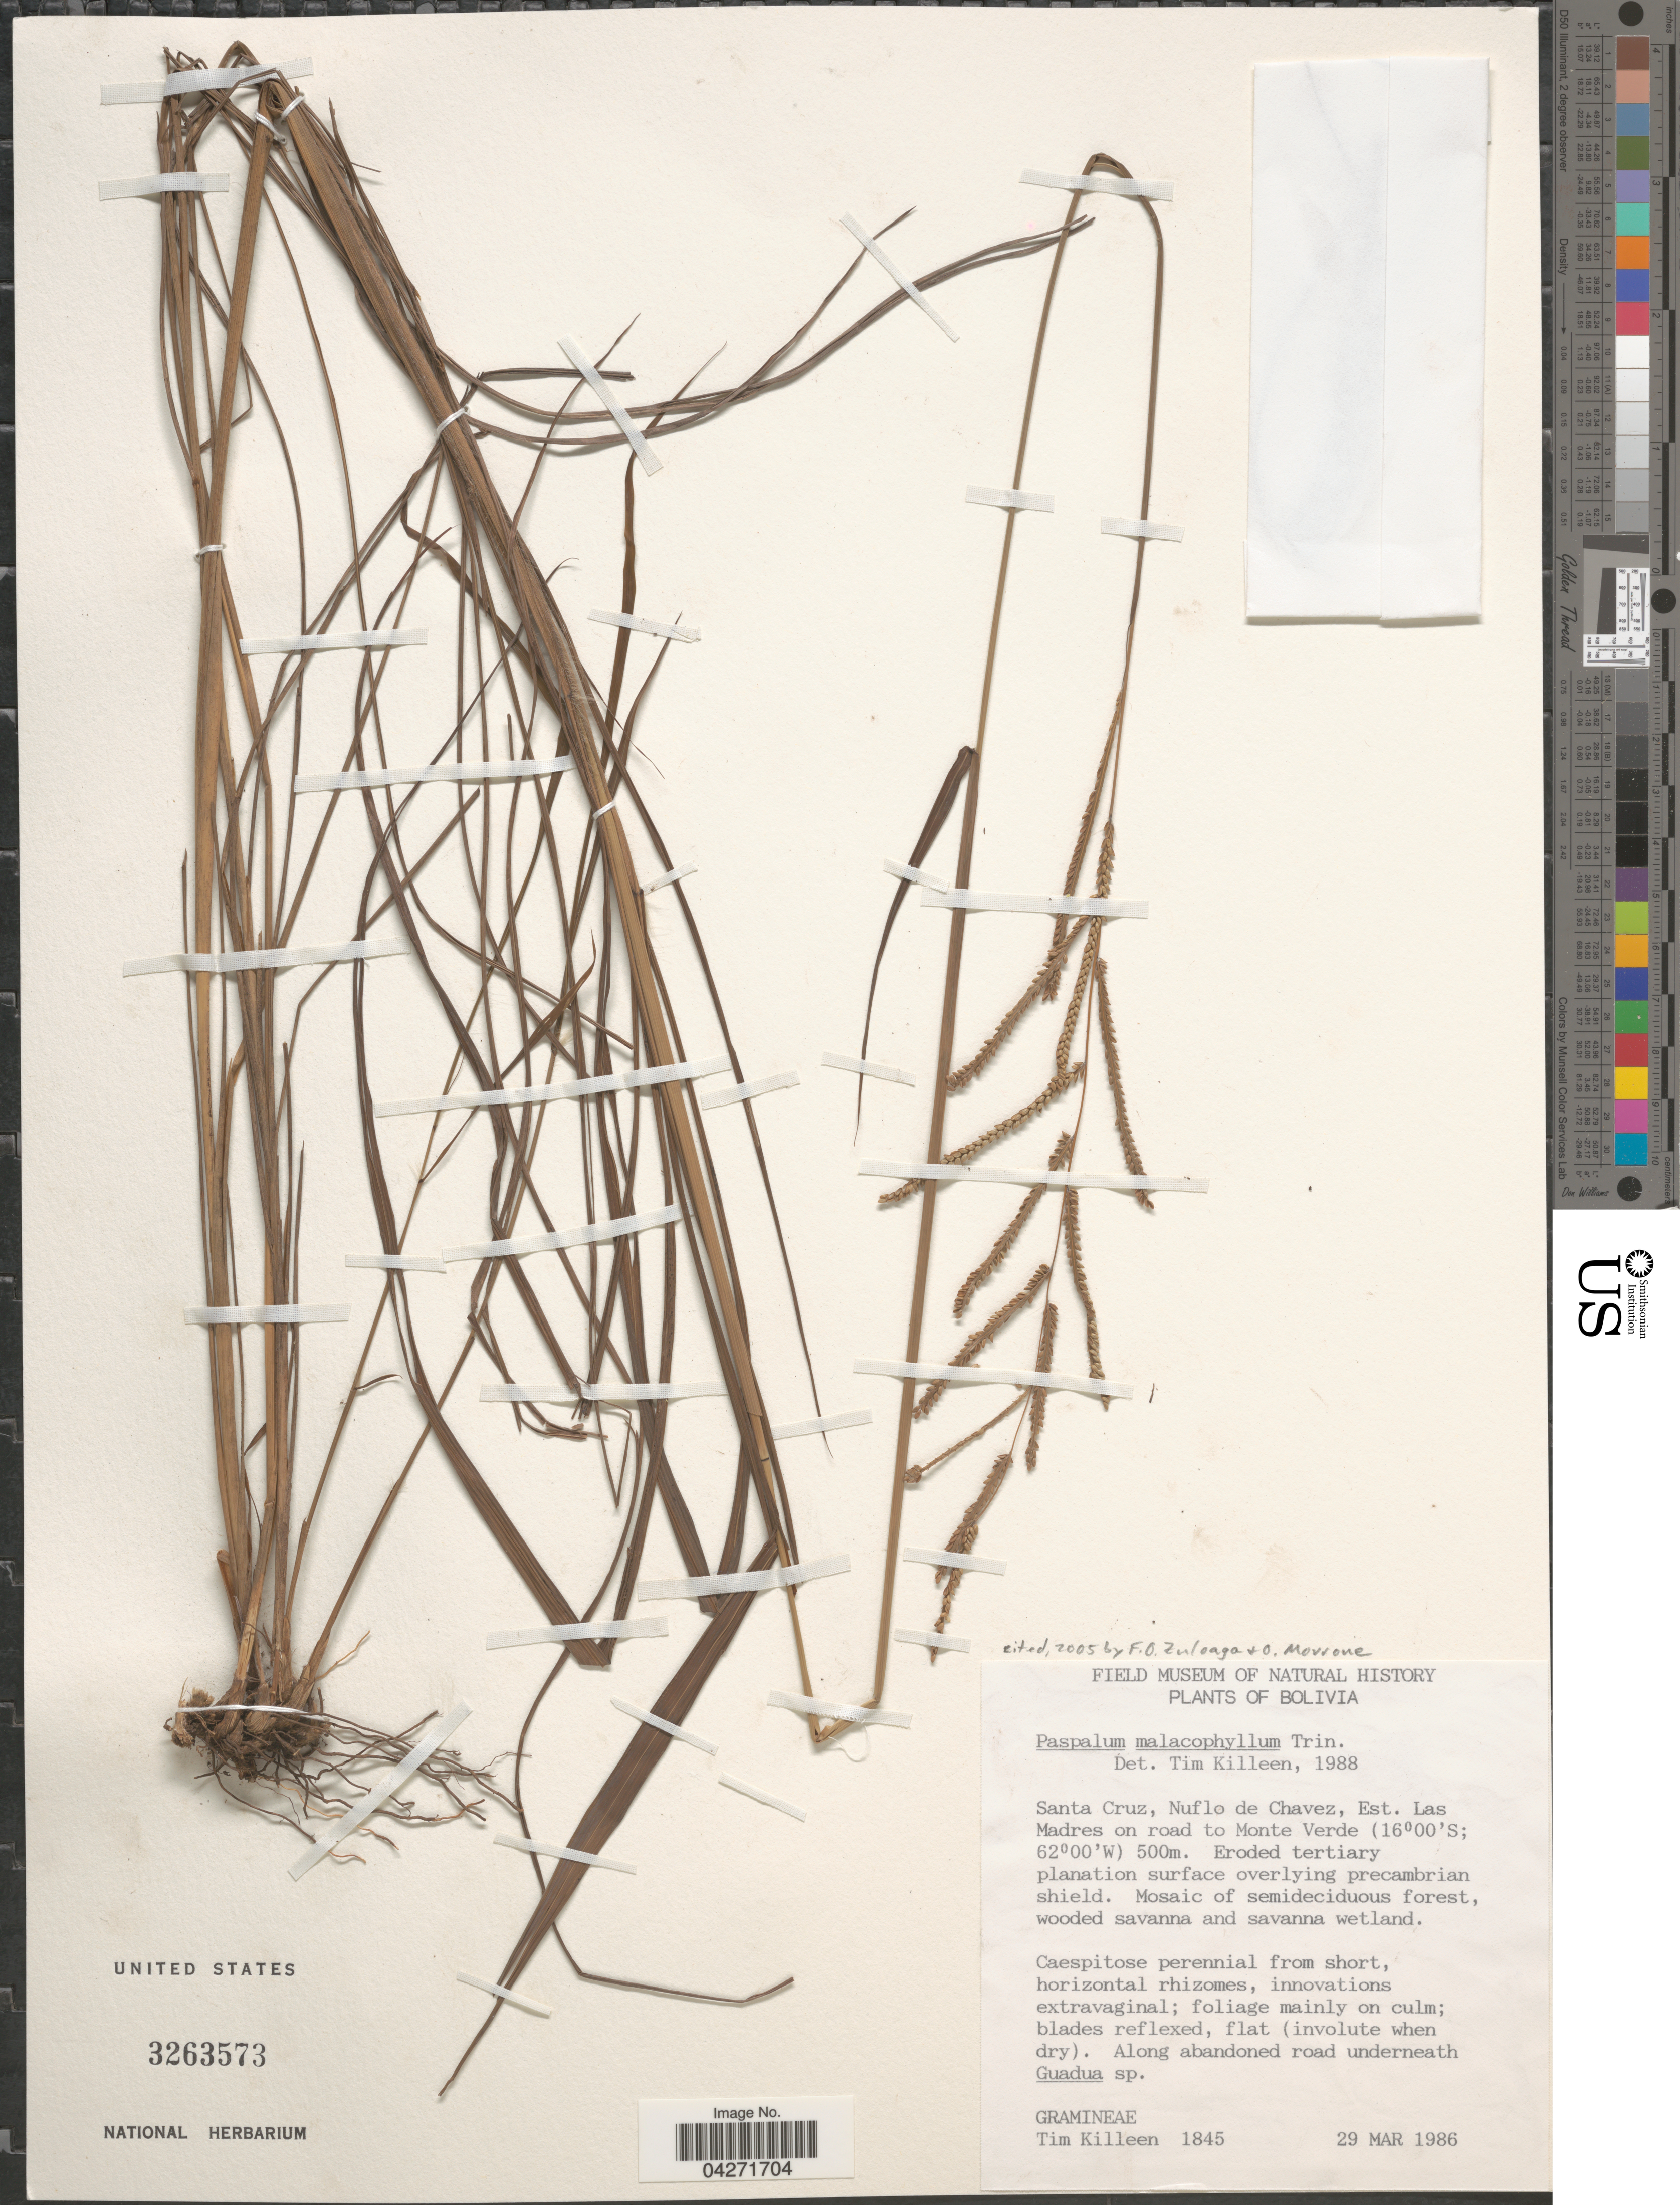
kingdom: Plantae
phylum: Tracheophyta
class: Liliopsida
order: Poales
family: Poaceae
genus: Paspalum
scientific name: Paspalum malacophyllum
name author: Trin.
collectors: T. J. Killeen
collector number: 1845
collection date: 1986-03-29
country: Bolivia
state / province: Santa Cruz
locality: Nuflo de Chavez, Est. Las Madres on road to Monte Verde.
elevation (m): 500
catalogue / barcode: US 3263573